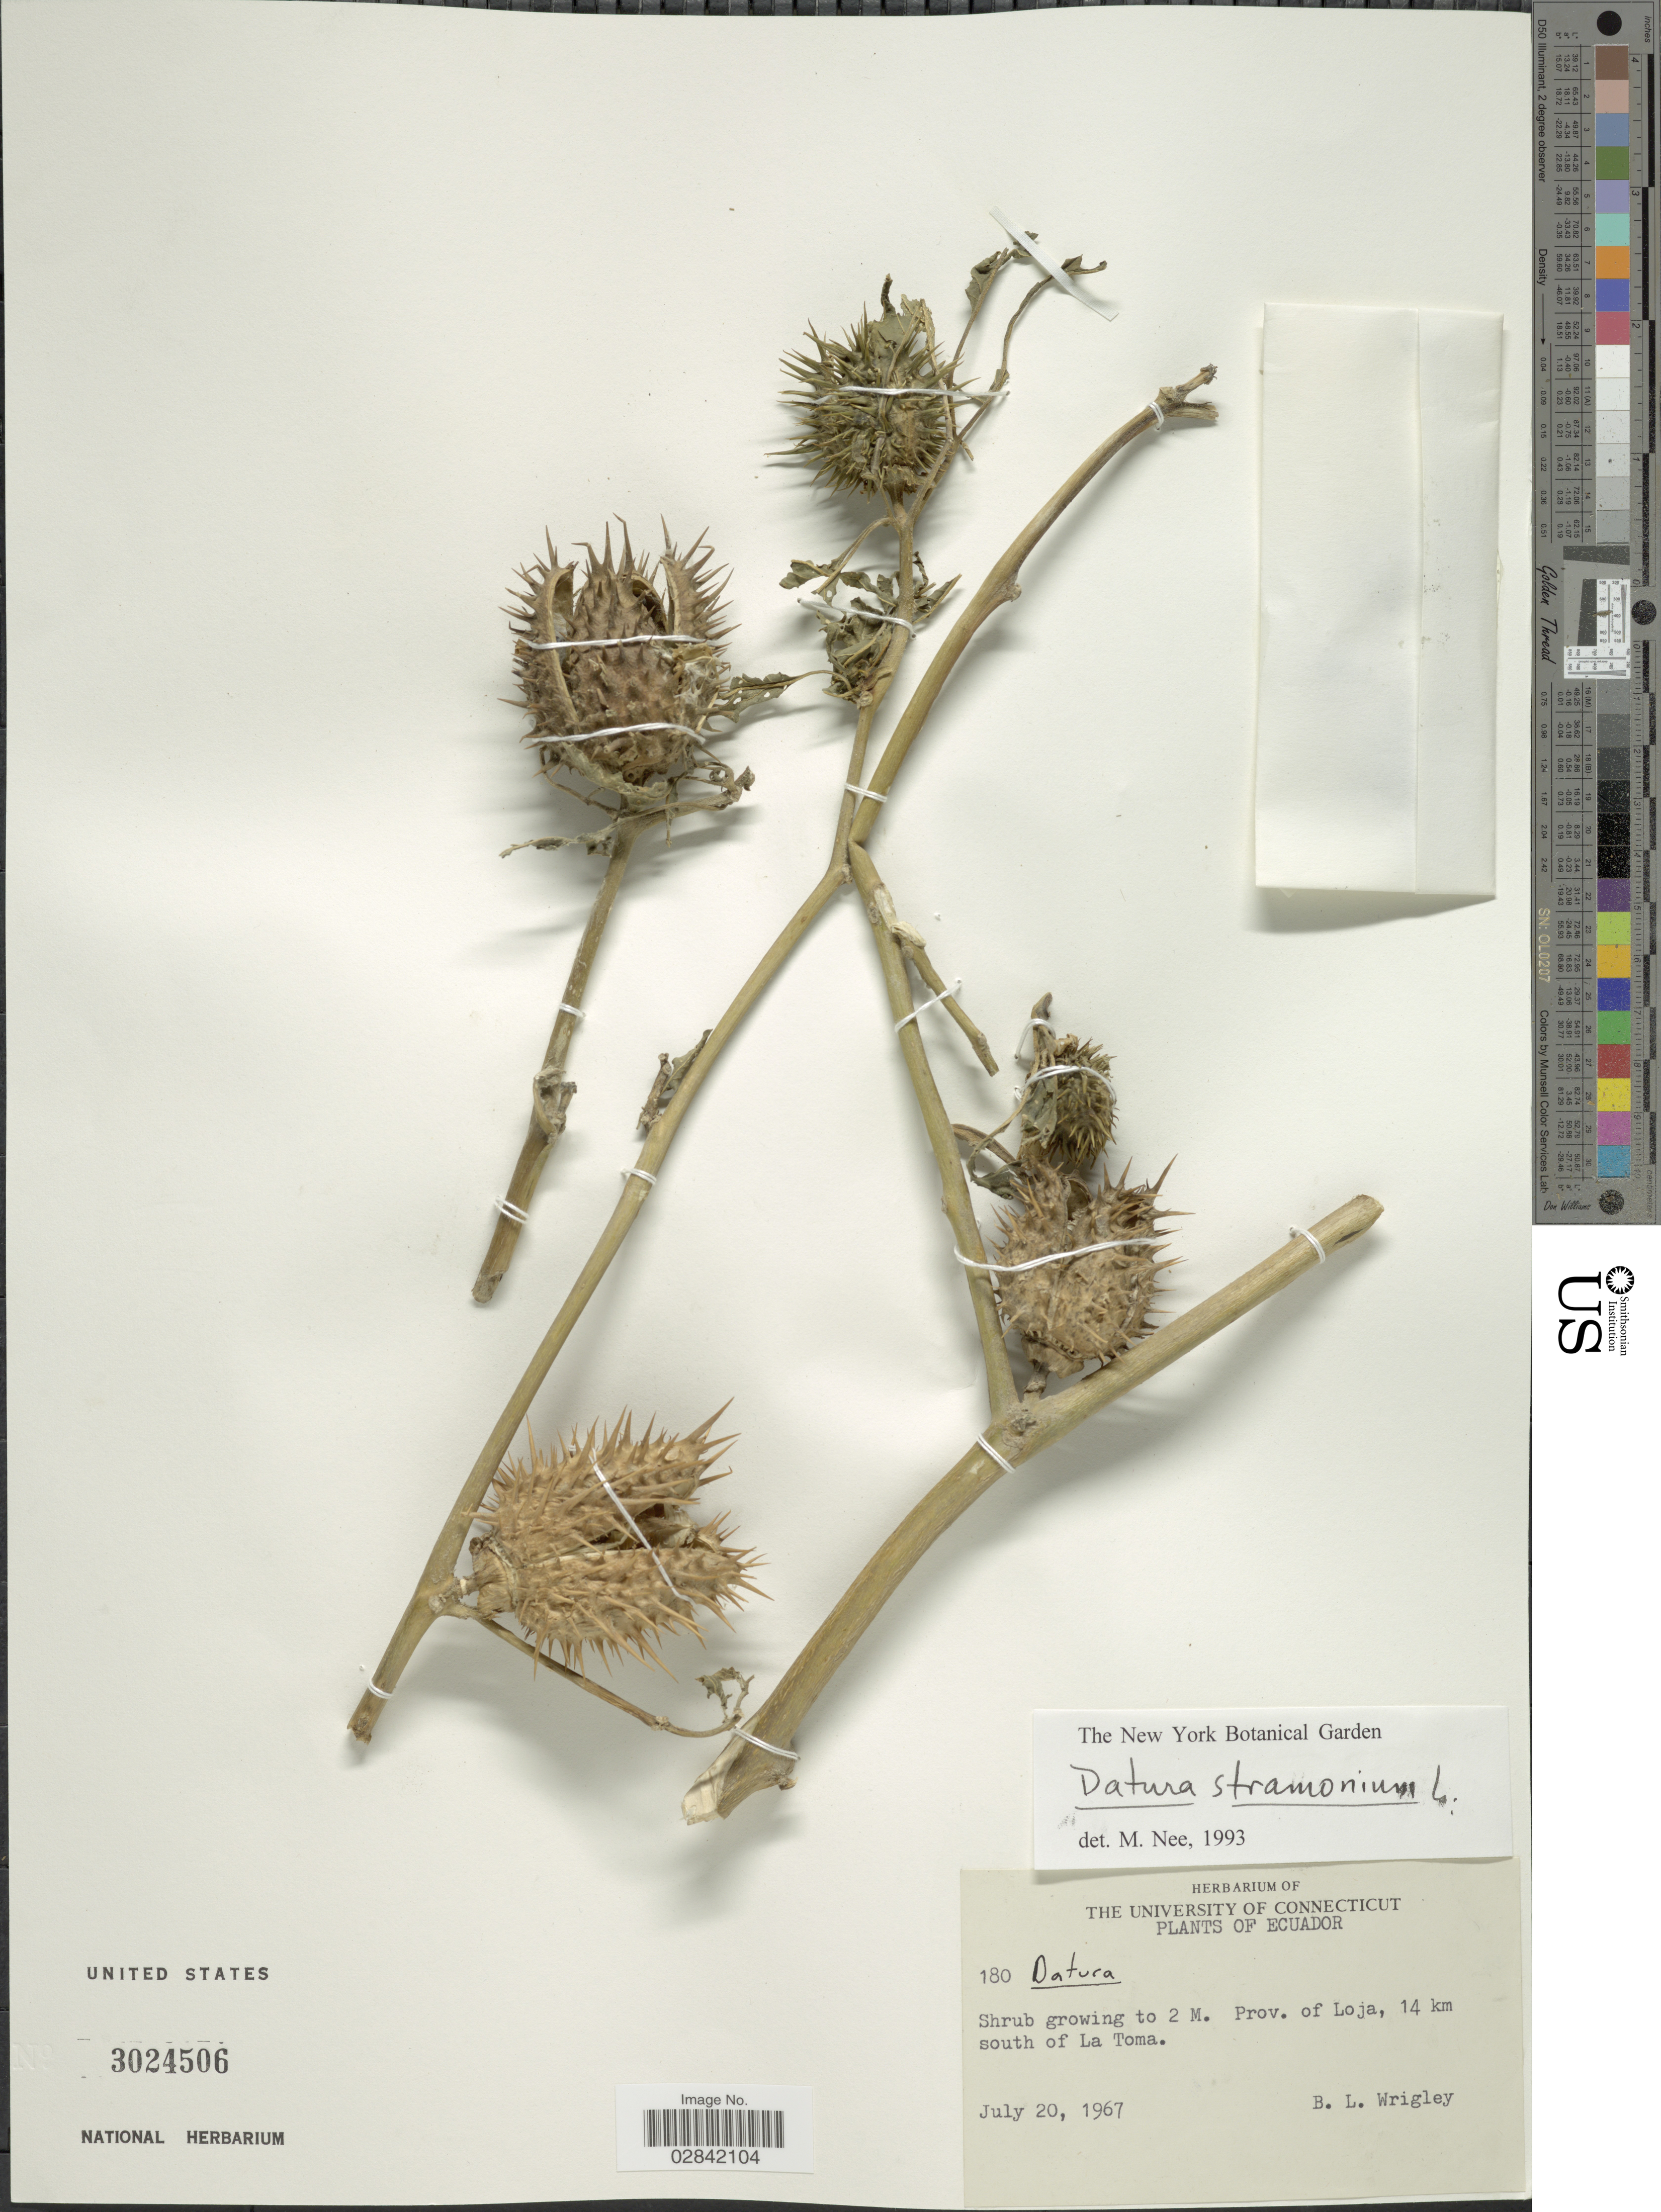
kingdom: Plantae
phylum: Tracheophyta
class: Magnoliopsida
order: Solanales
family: Solanaceae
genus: Datura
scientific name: Datura stramonium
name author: L.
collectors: B. L. Wrigley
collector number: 180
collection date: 1967-07-20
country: Ecuador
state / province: Loja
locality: Prov. of Loja, 14 km south of La Toma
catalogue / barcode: US 3024506